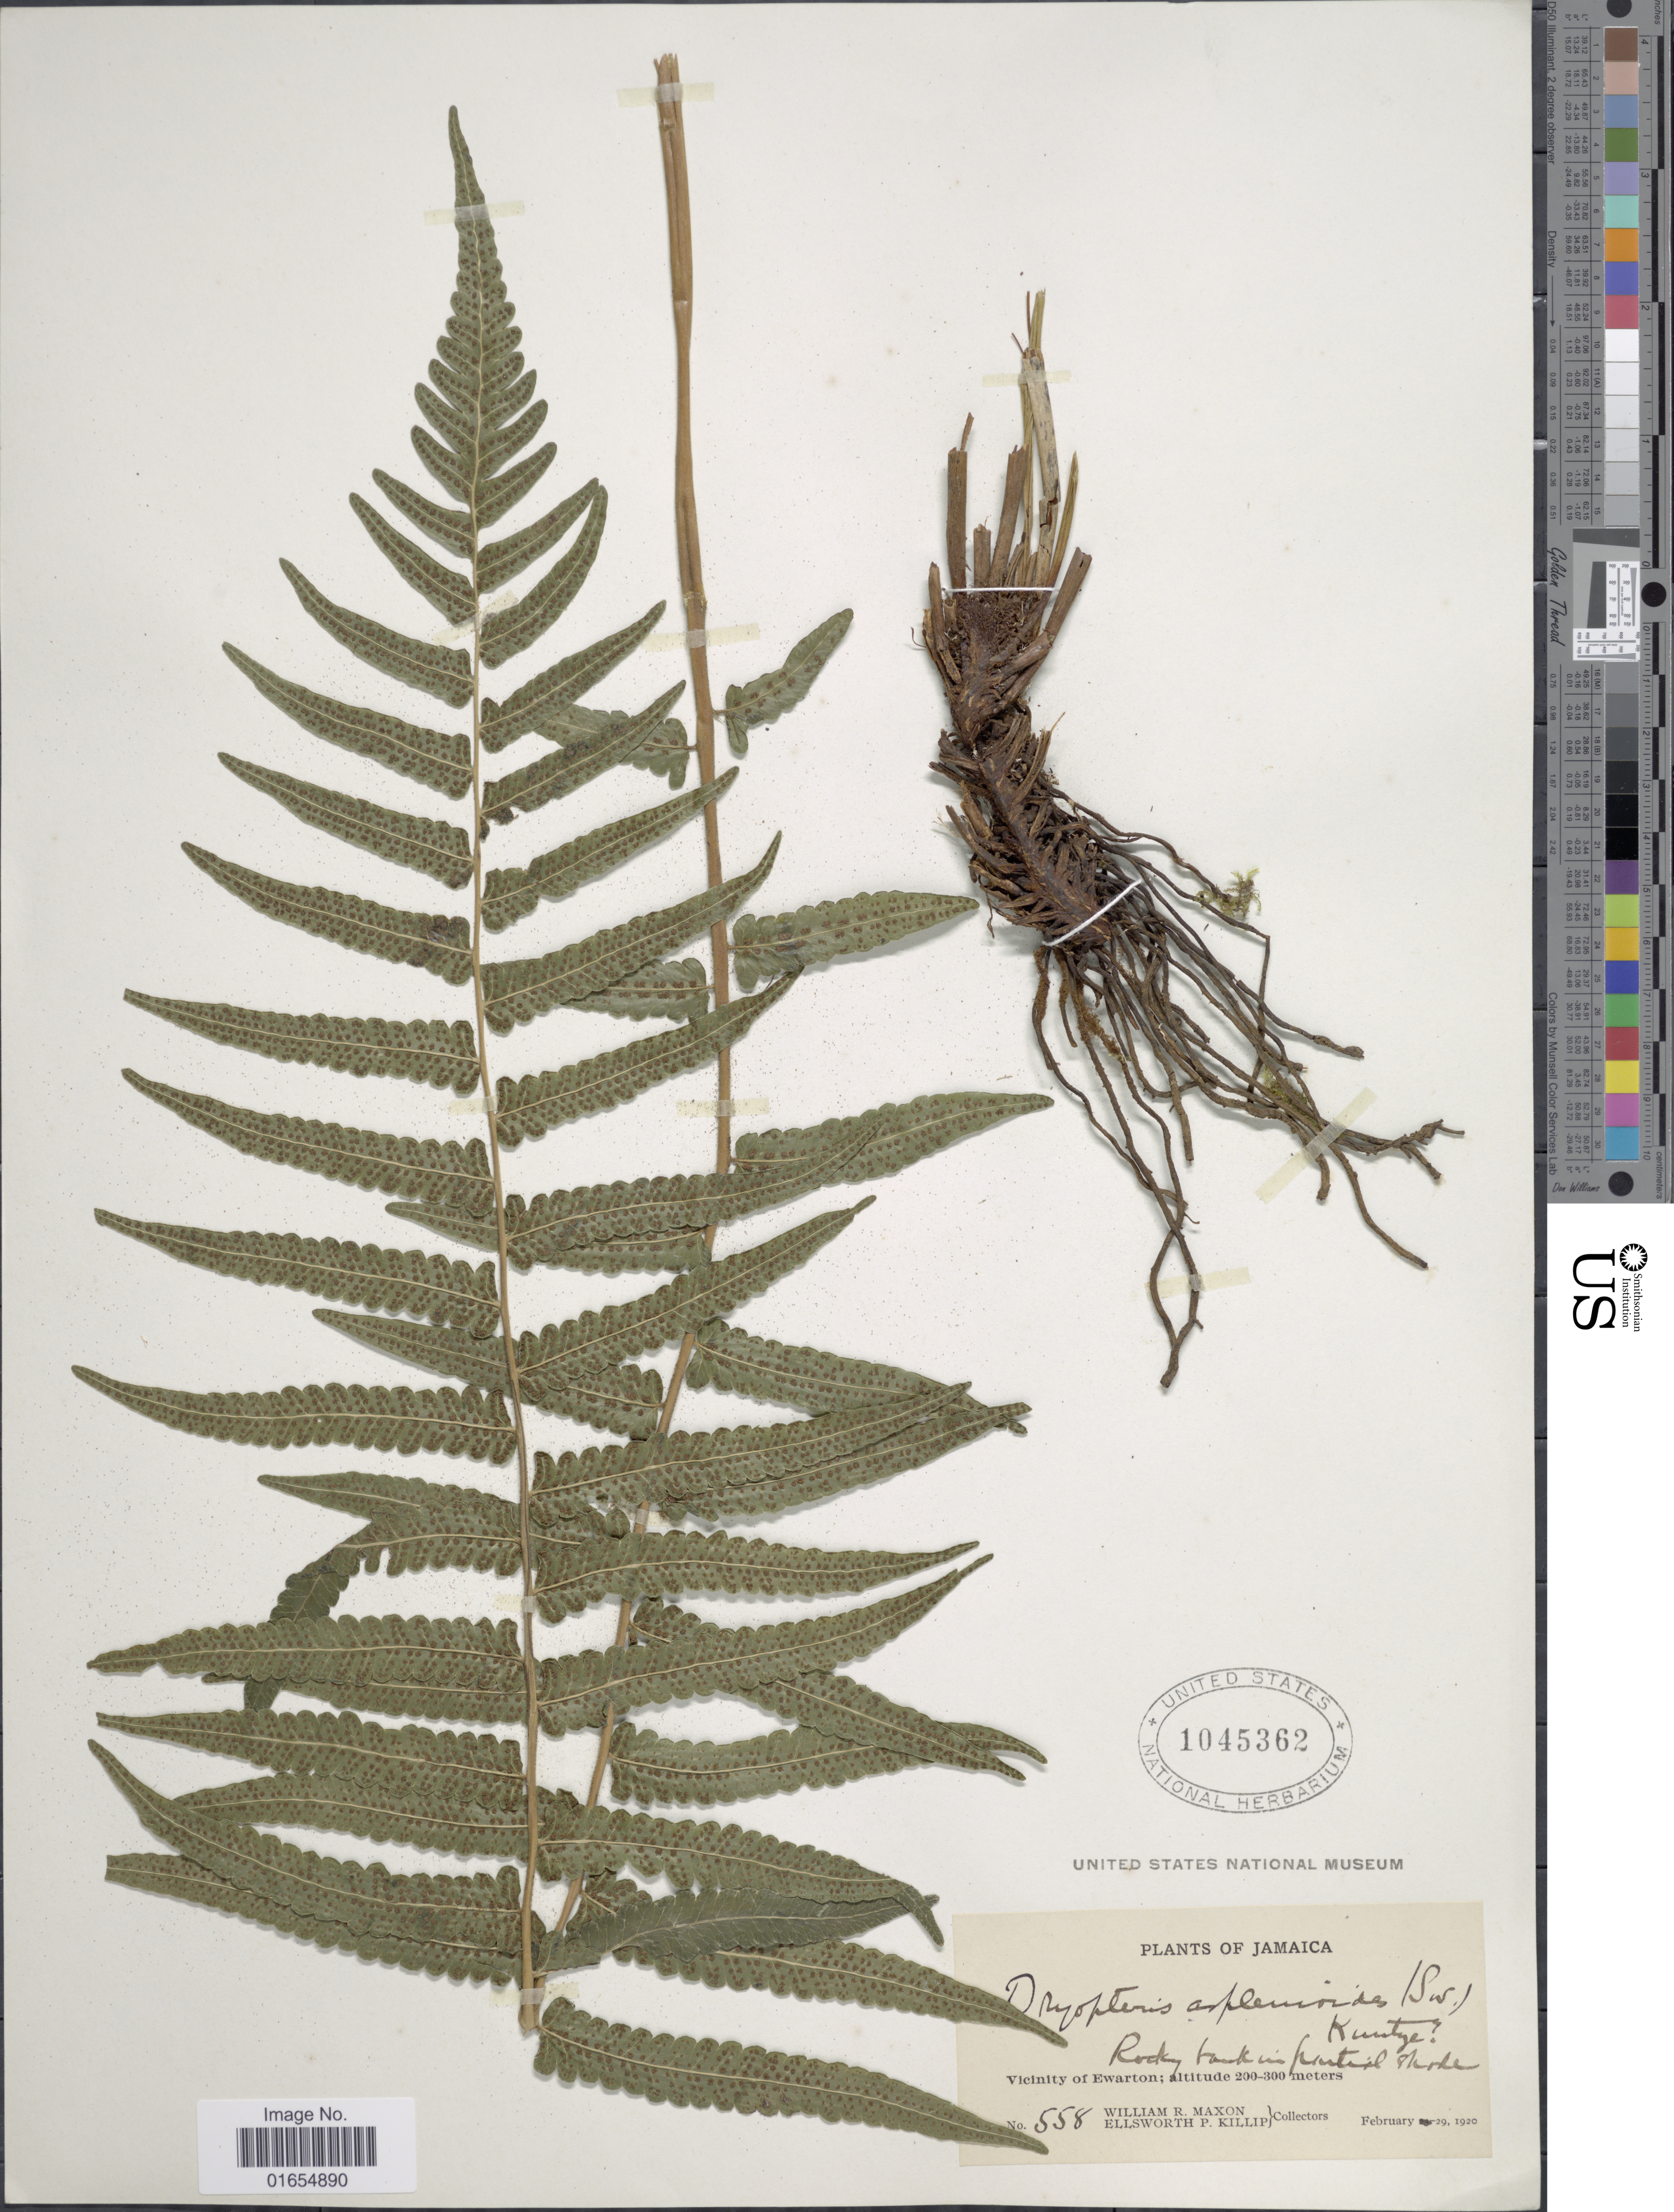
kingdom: Plantae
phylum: Tracheophyta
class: Polypodiopsida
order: Polypodiales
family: Thelypteridaceae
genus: Goniopteris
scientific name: Goniopteris retroflexa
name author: (L.) Pic. Serm.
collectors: W. R. Maxon & E. P. Killip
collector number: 558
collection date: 1920-02-29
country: Jamaica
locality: Vicinity of Ewarton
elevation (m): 200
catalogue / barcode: US 1045362